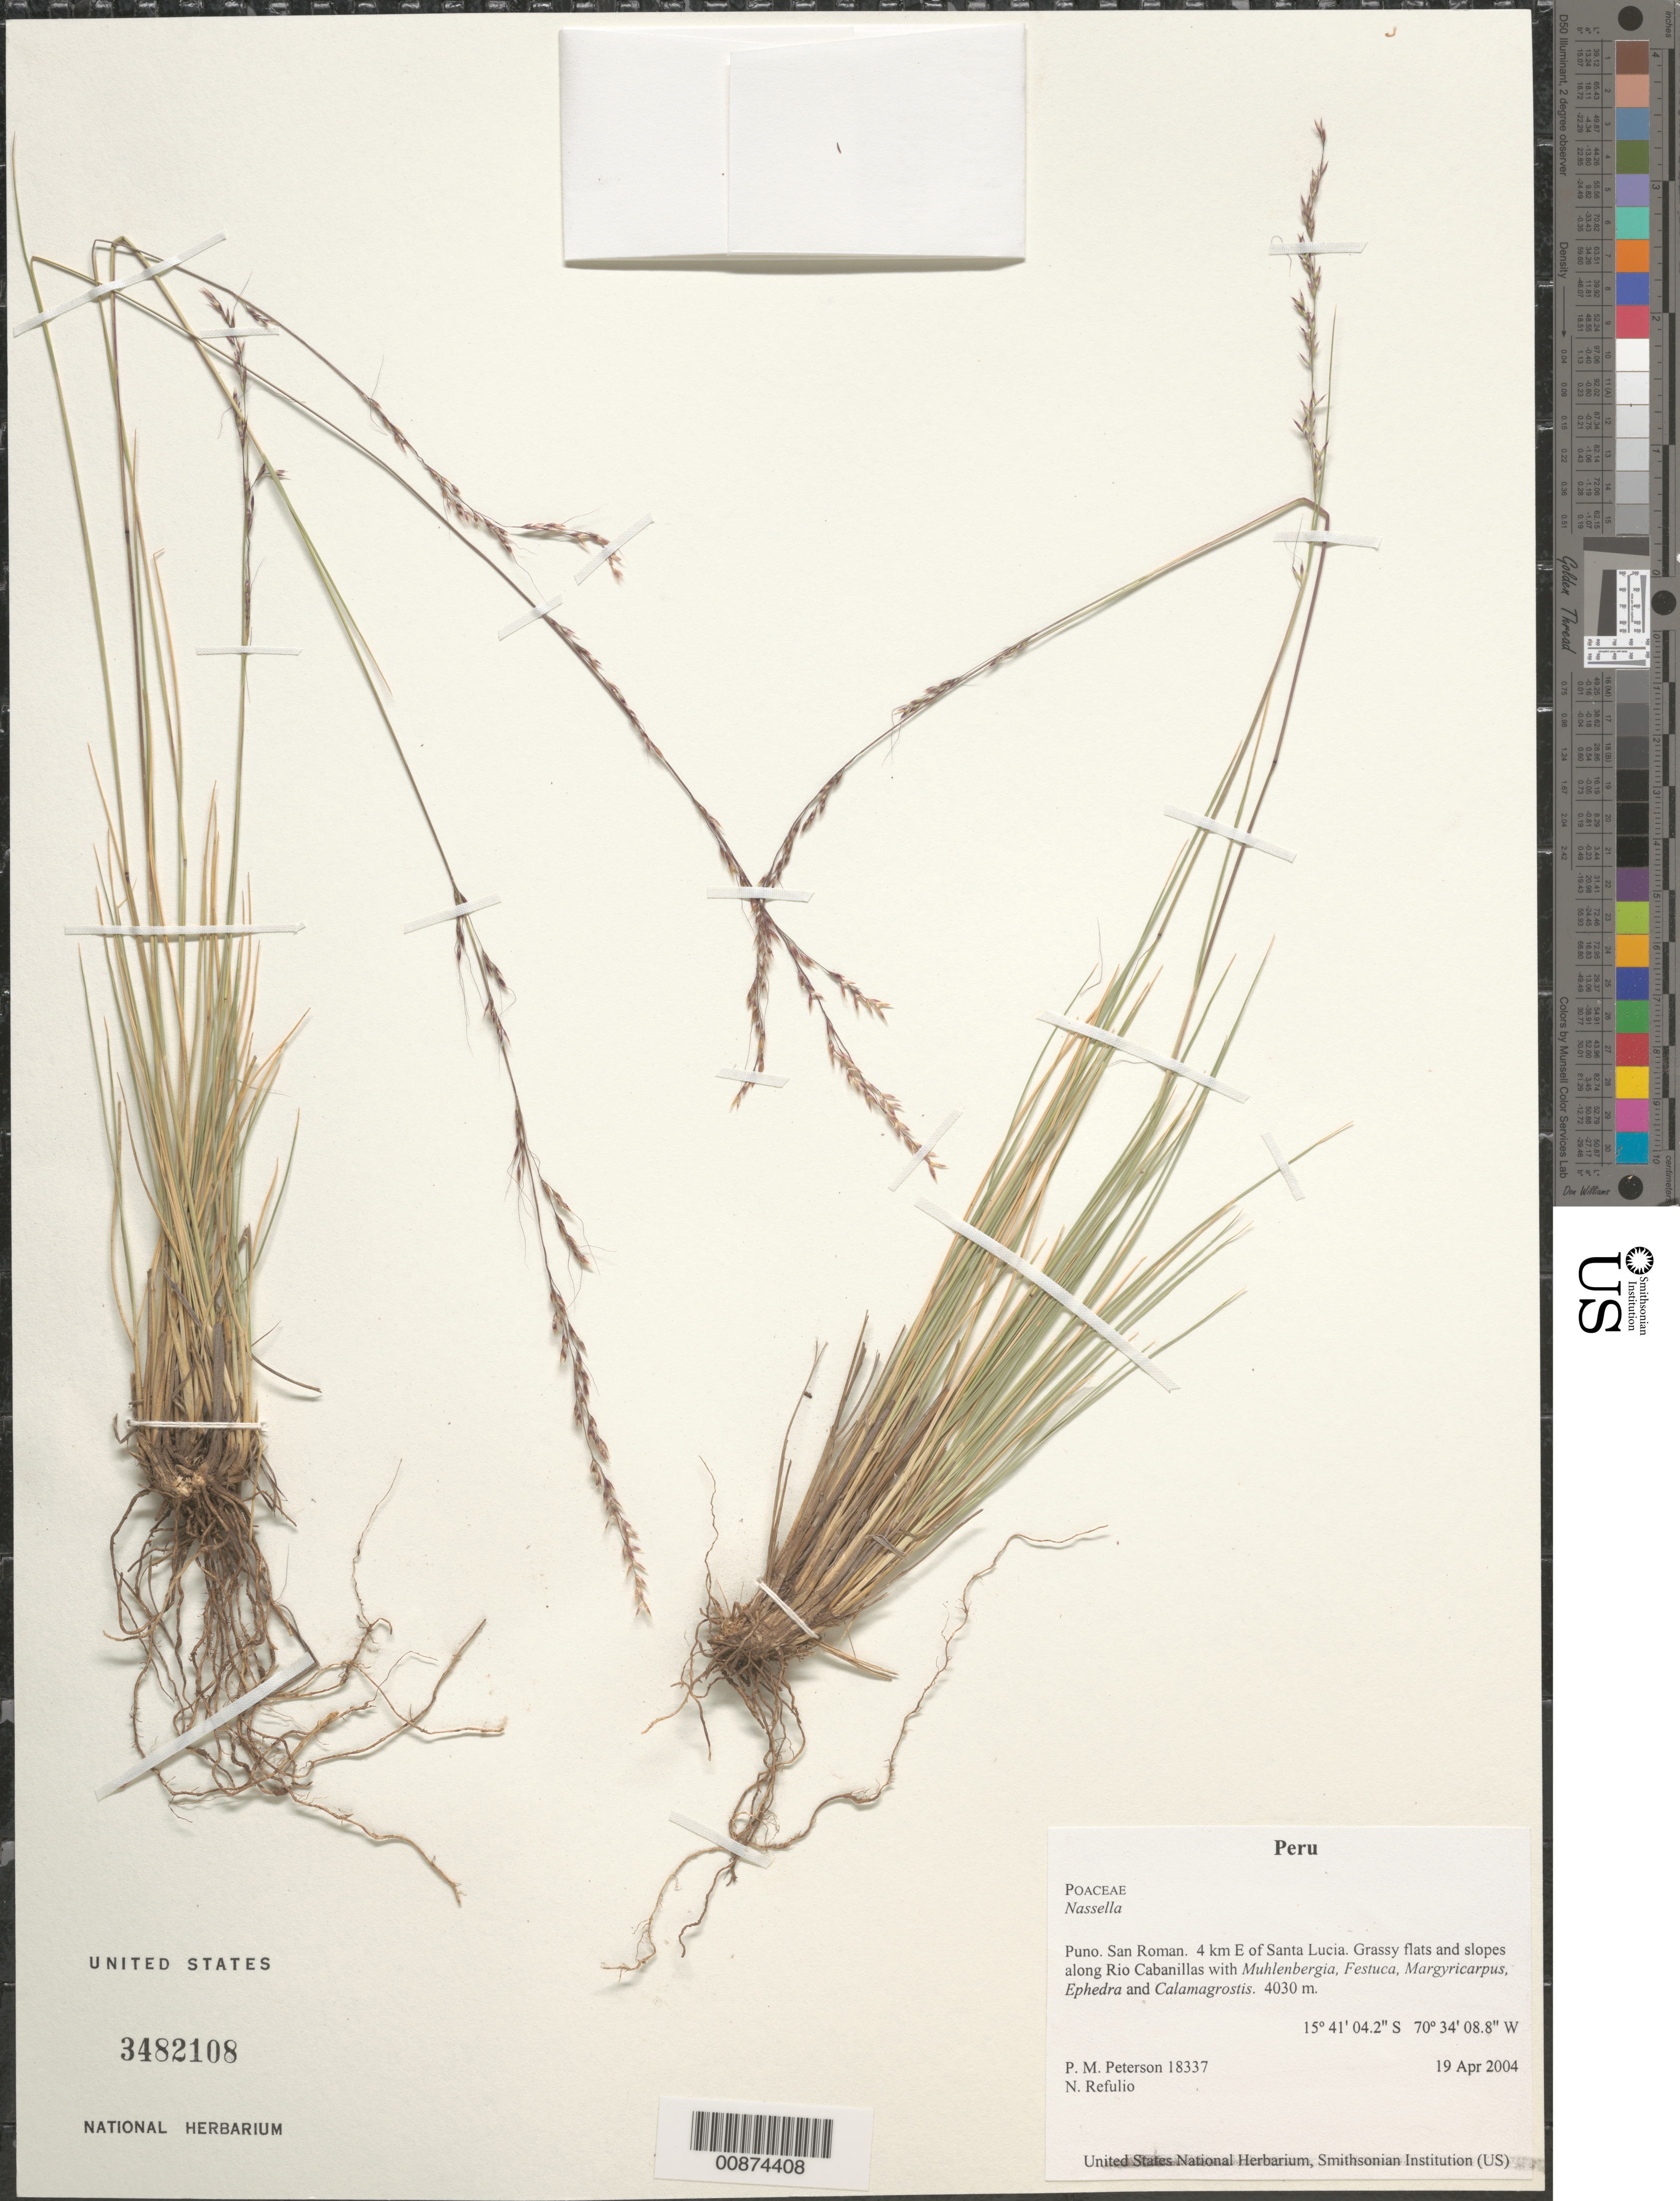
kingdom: Plantae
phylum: Tracheophyta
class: Liliopsida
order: Poales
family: Poaceae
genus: Nassella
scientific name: Nassella sp.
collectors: P. M. Peterson & N. Refulio-Rodríguez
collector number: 18337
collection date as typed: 19 Apr 2004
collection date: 2004-04-19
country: Peru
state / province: Puno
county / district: San Román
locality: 4 km E of Santa Lucia. Grassy flats and slopes along Rio Cabanillas with Muhlenbergia, Festuca, Margyricarpus, Ephedra and Calamagrostis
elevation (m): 4030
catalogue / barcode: US 3482108